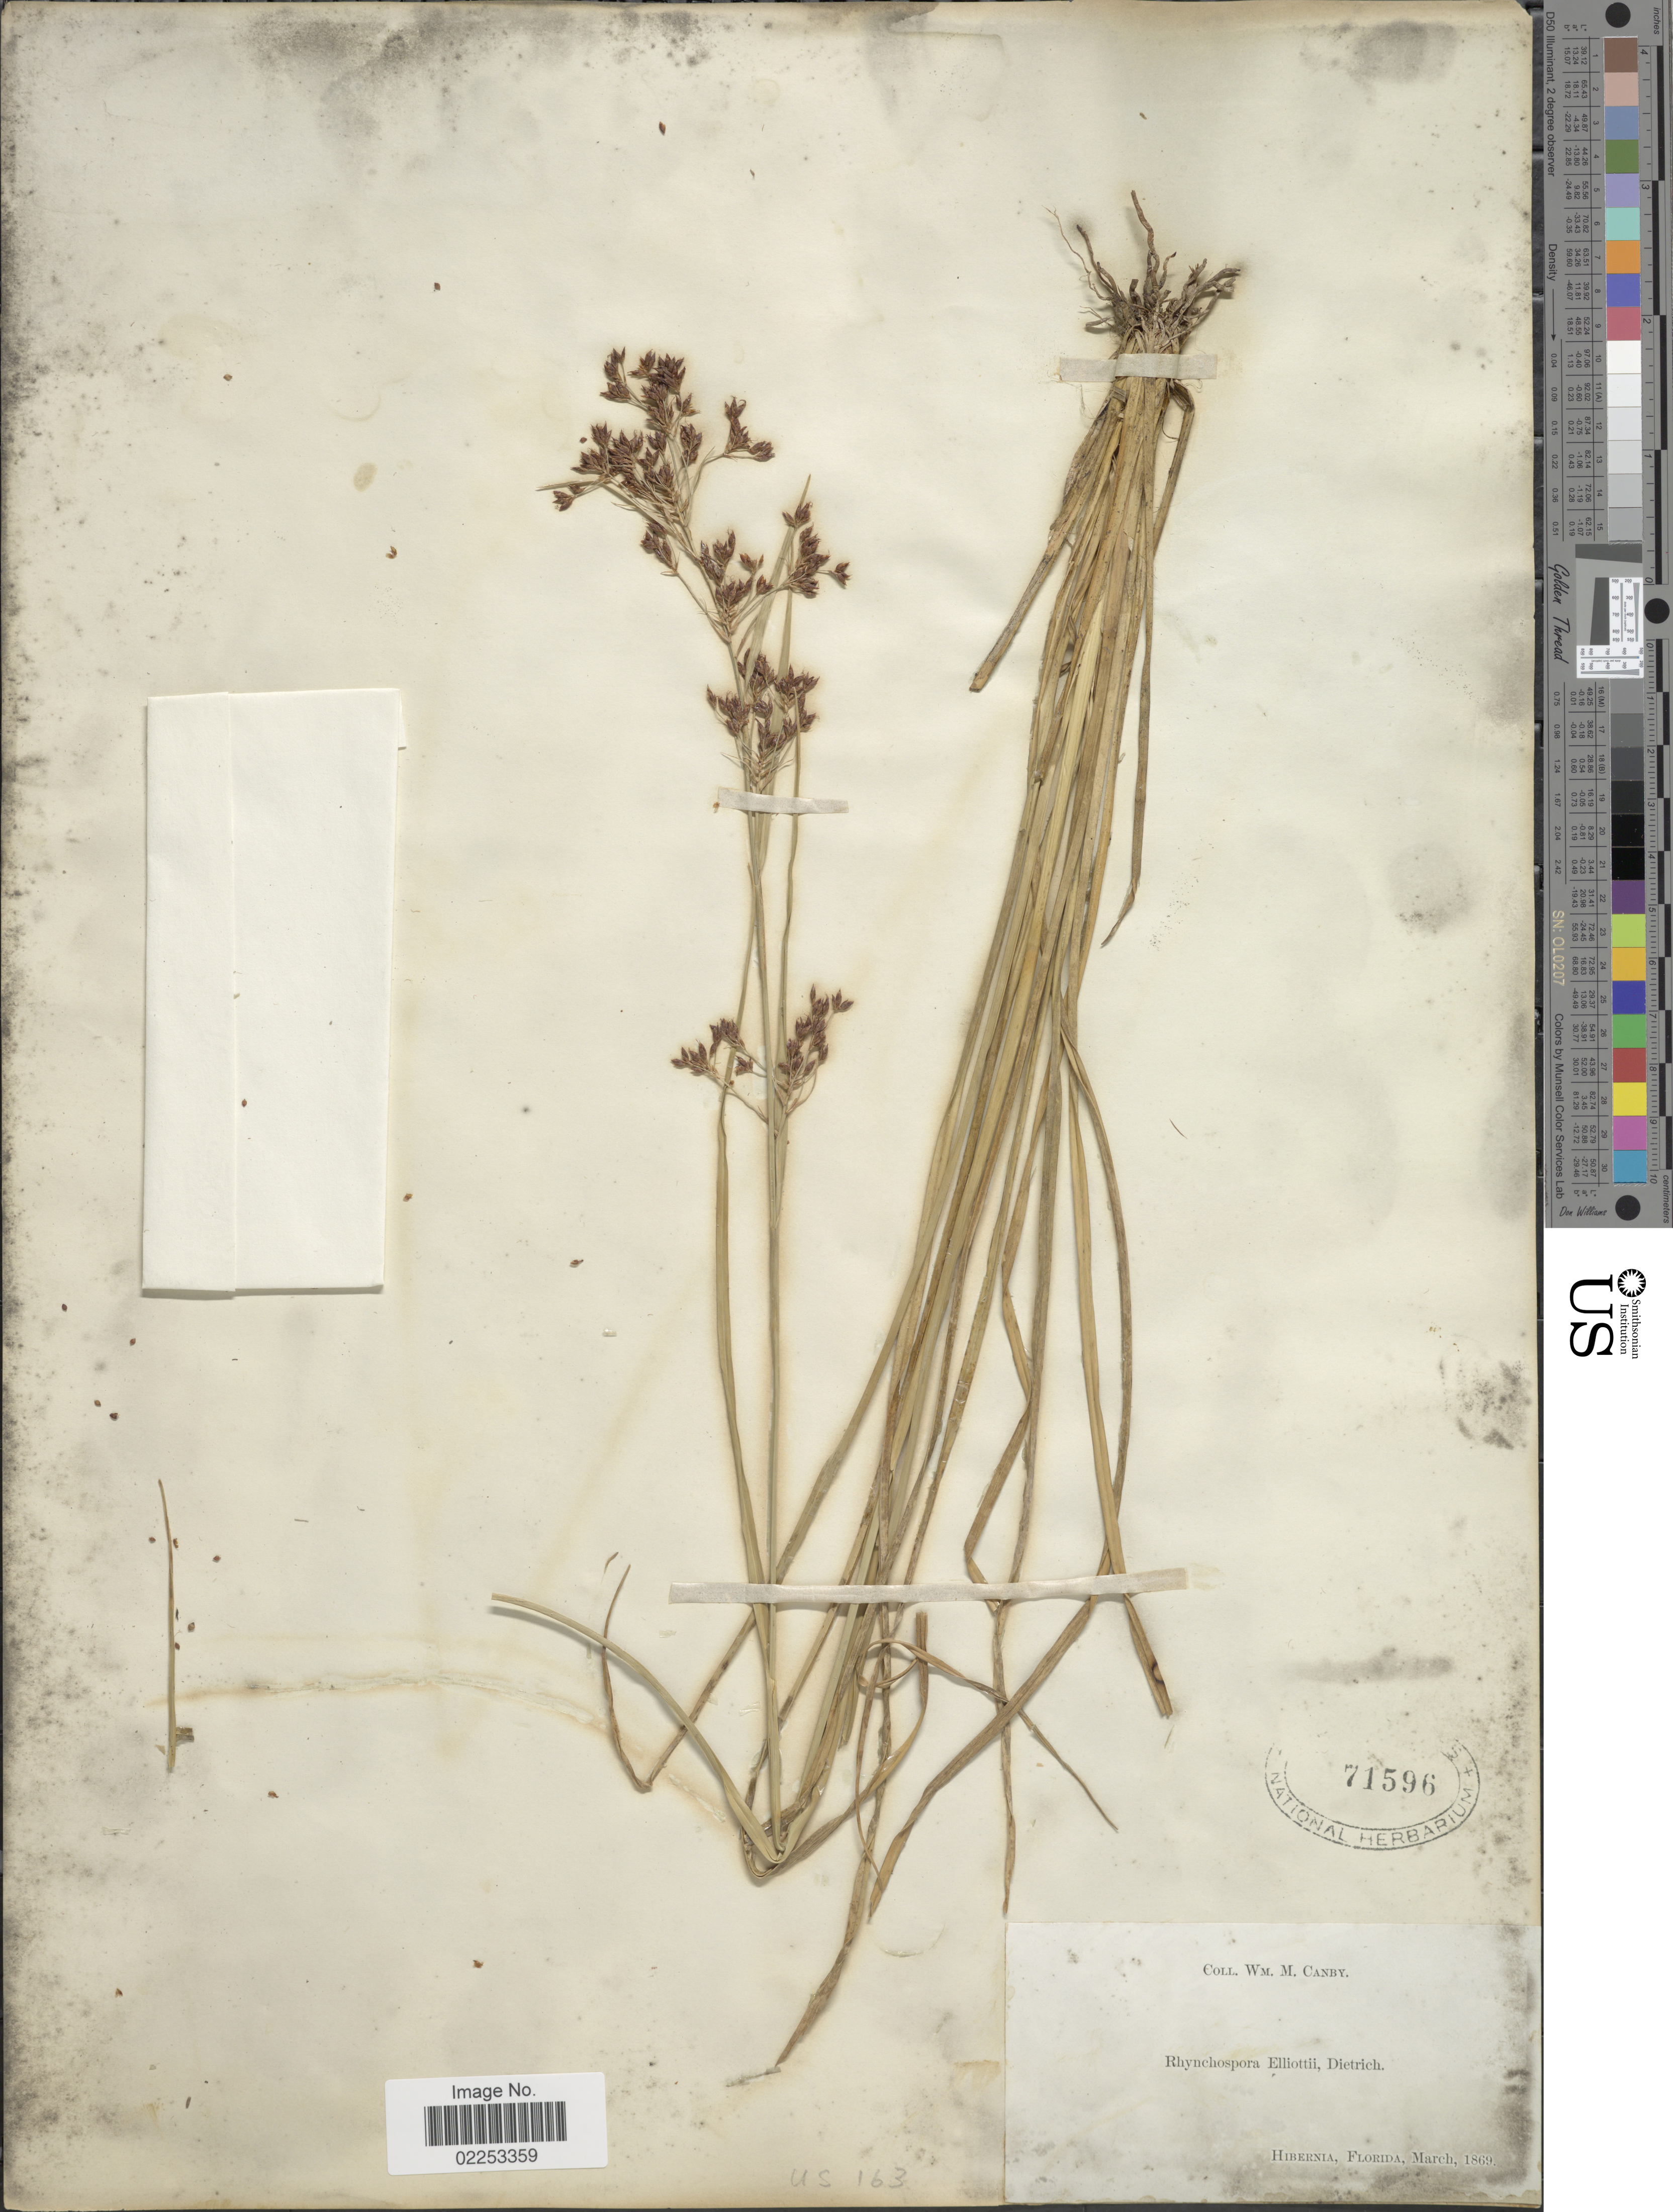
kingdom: Plantae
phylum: Tracheophyta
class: Liliopsida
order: Poales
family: Cyperaceae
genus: Rhynchospora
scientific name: Rhynchospora elliottii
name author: A. Dietr.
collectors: W. M. Canby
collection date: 1869-03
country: United States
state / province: Florida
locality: Hibernia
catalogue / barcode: US 71596